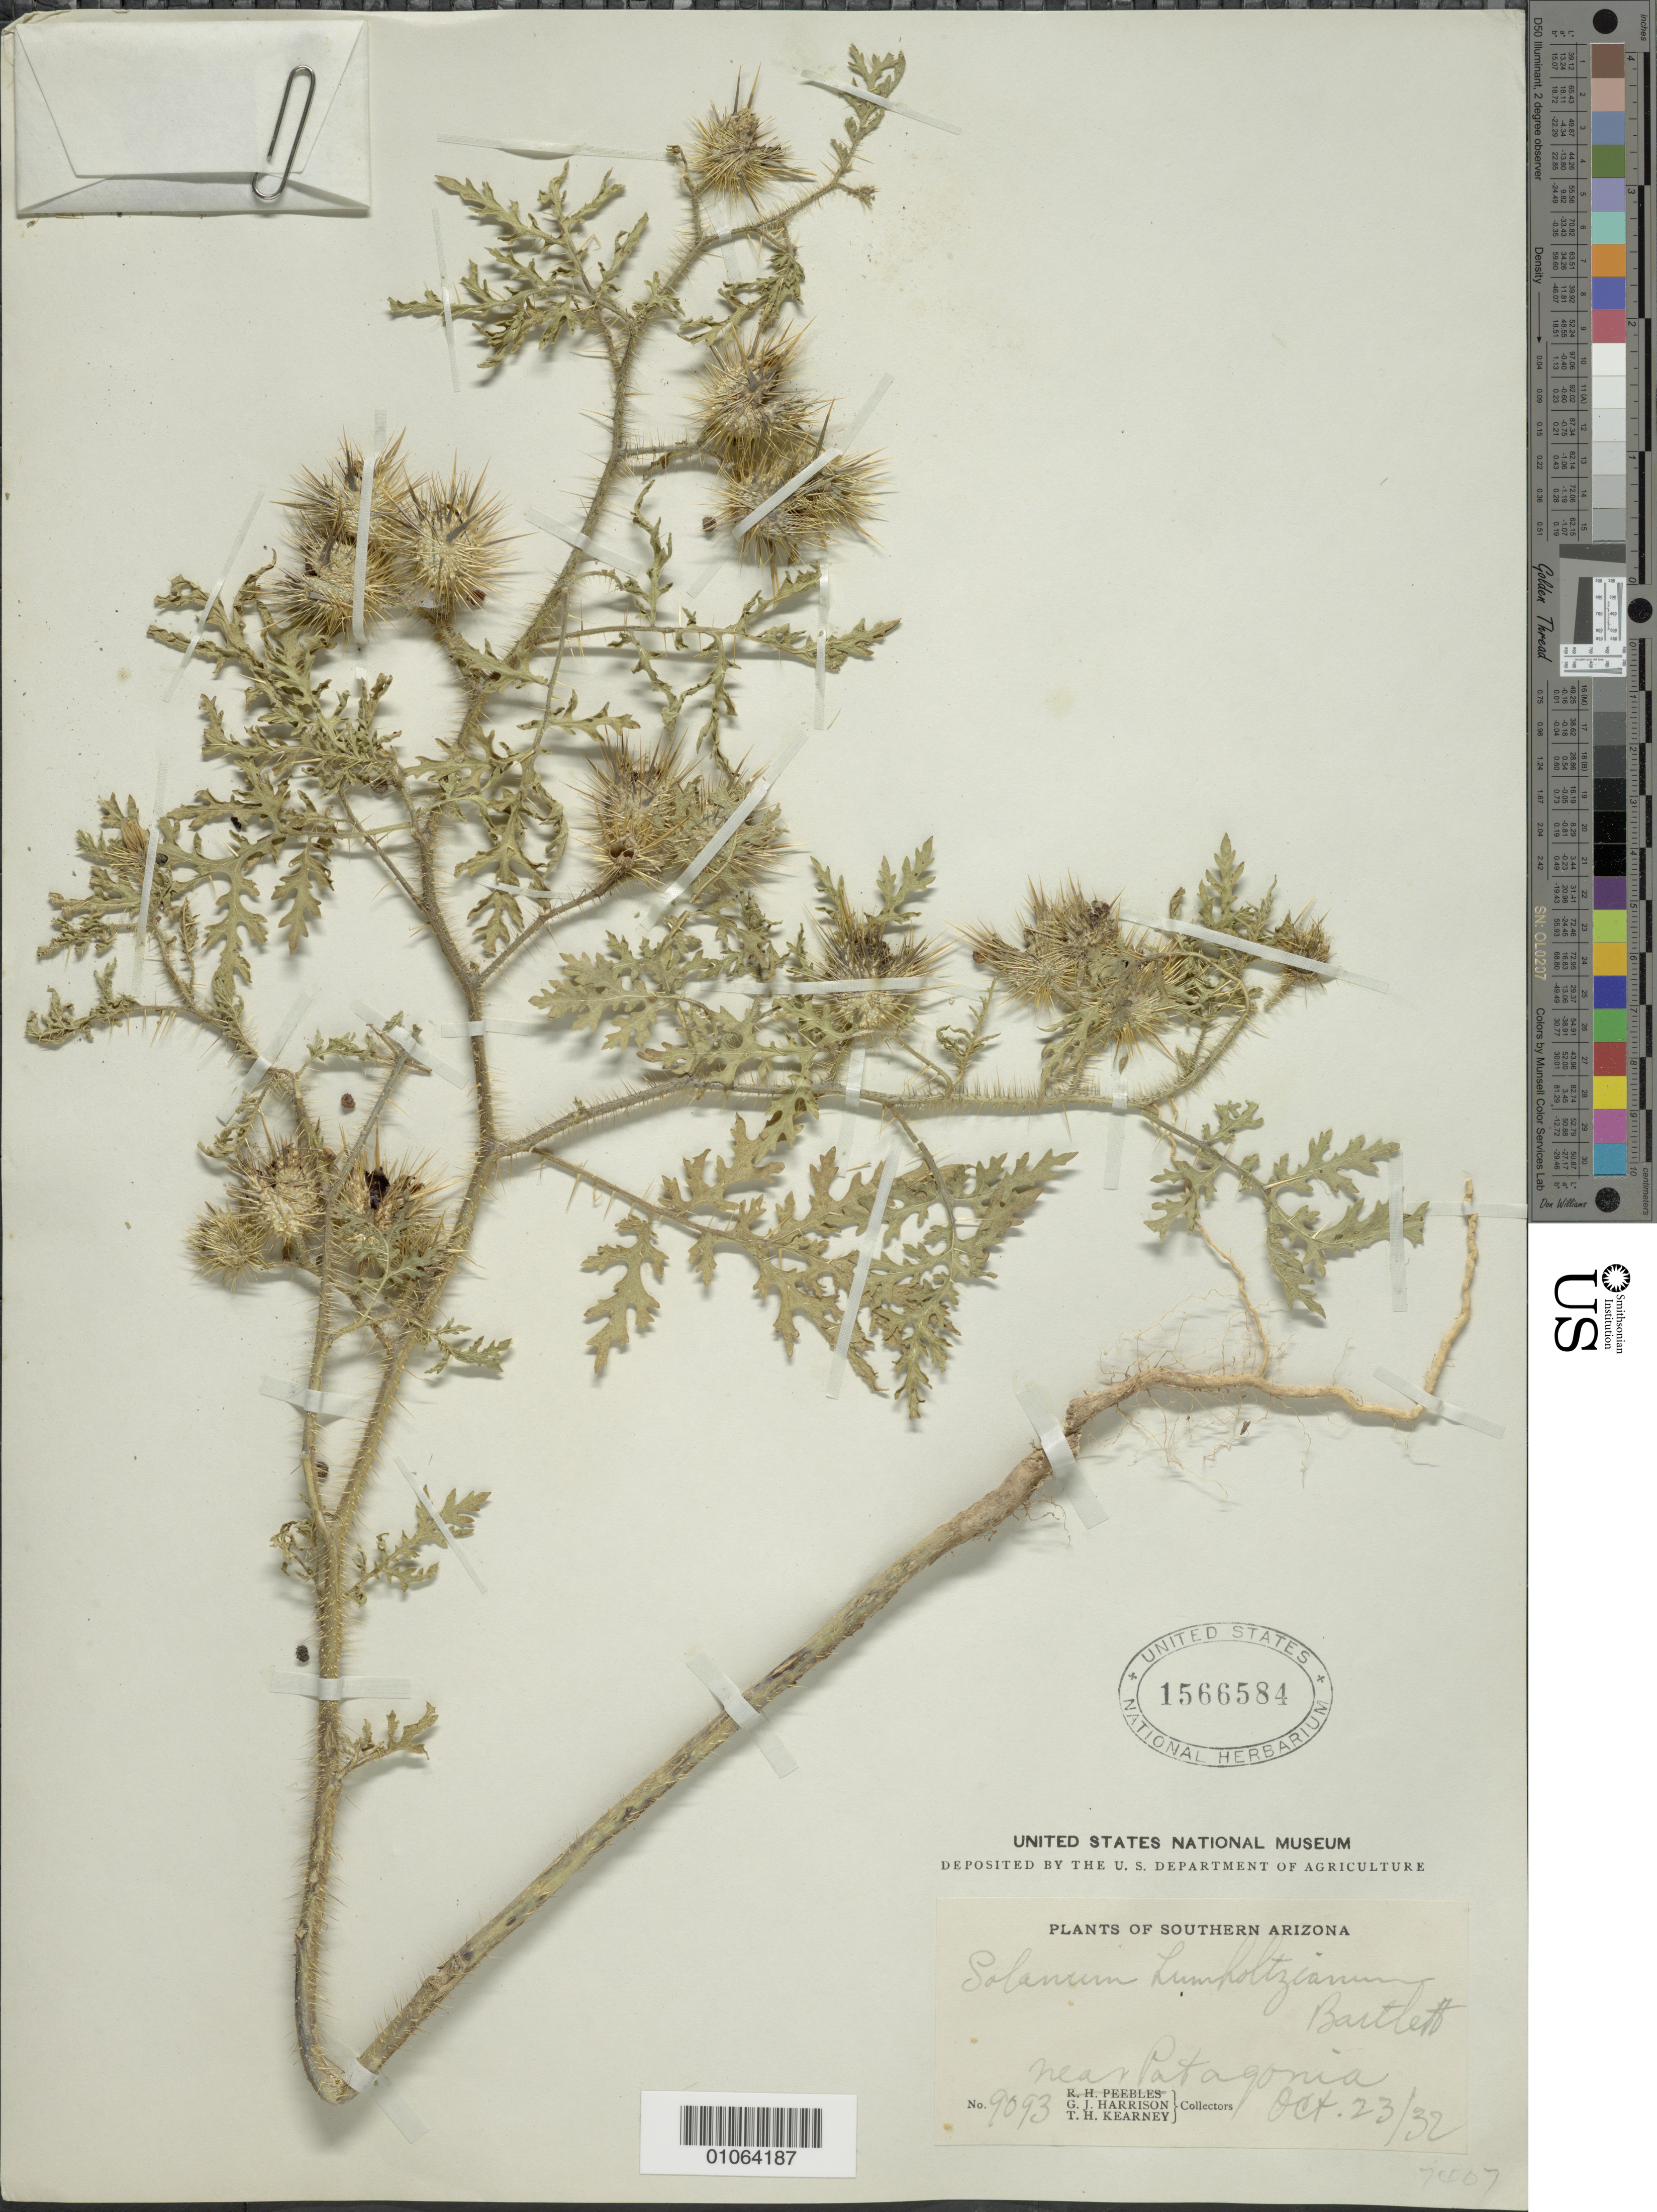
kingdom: Plantae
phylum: Tracheophyta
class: Magnoliopsida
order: Solanales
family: Solanaceae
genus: Solanum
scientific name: Solanum lumholtzianum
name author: Bartlett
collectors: G. J. Harrison & T. H. Kearney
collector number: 9093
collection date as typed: Transcribed d/m/y: 23/10/32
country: United States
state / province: Arizona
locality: Southern Arizona. Near Patagonia.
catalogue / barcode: US 1566584